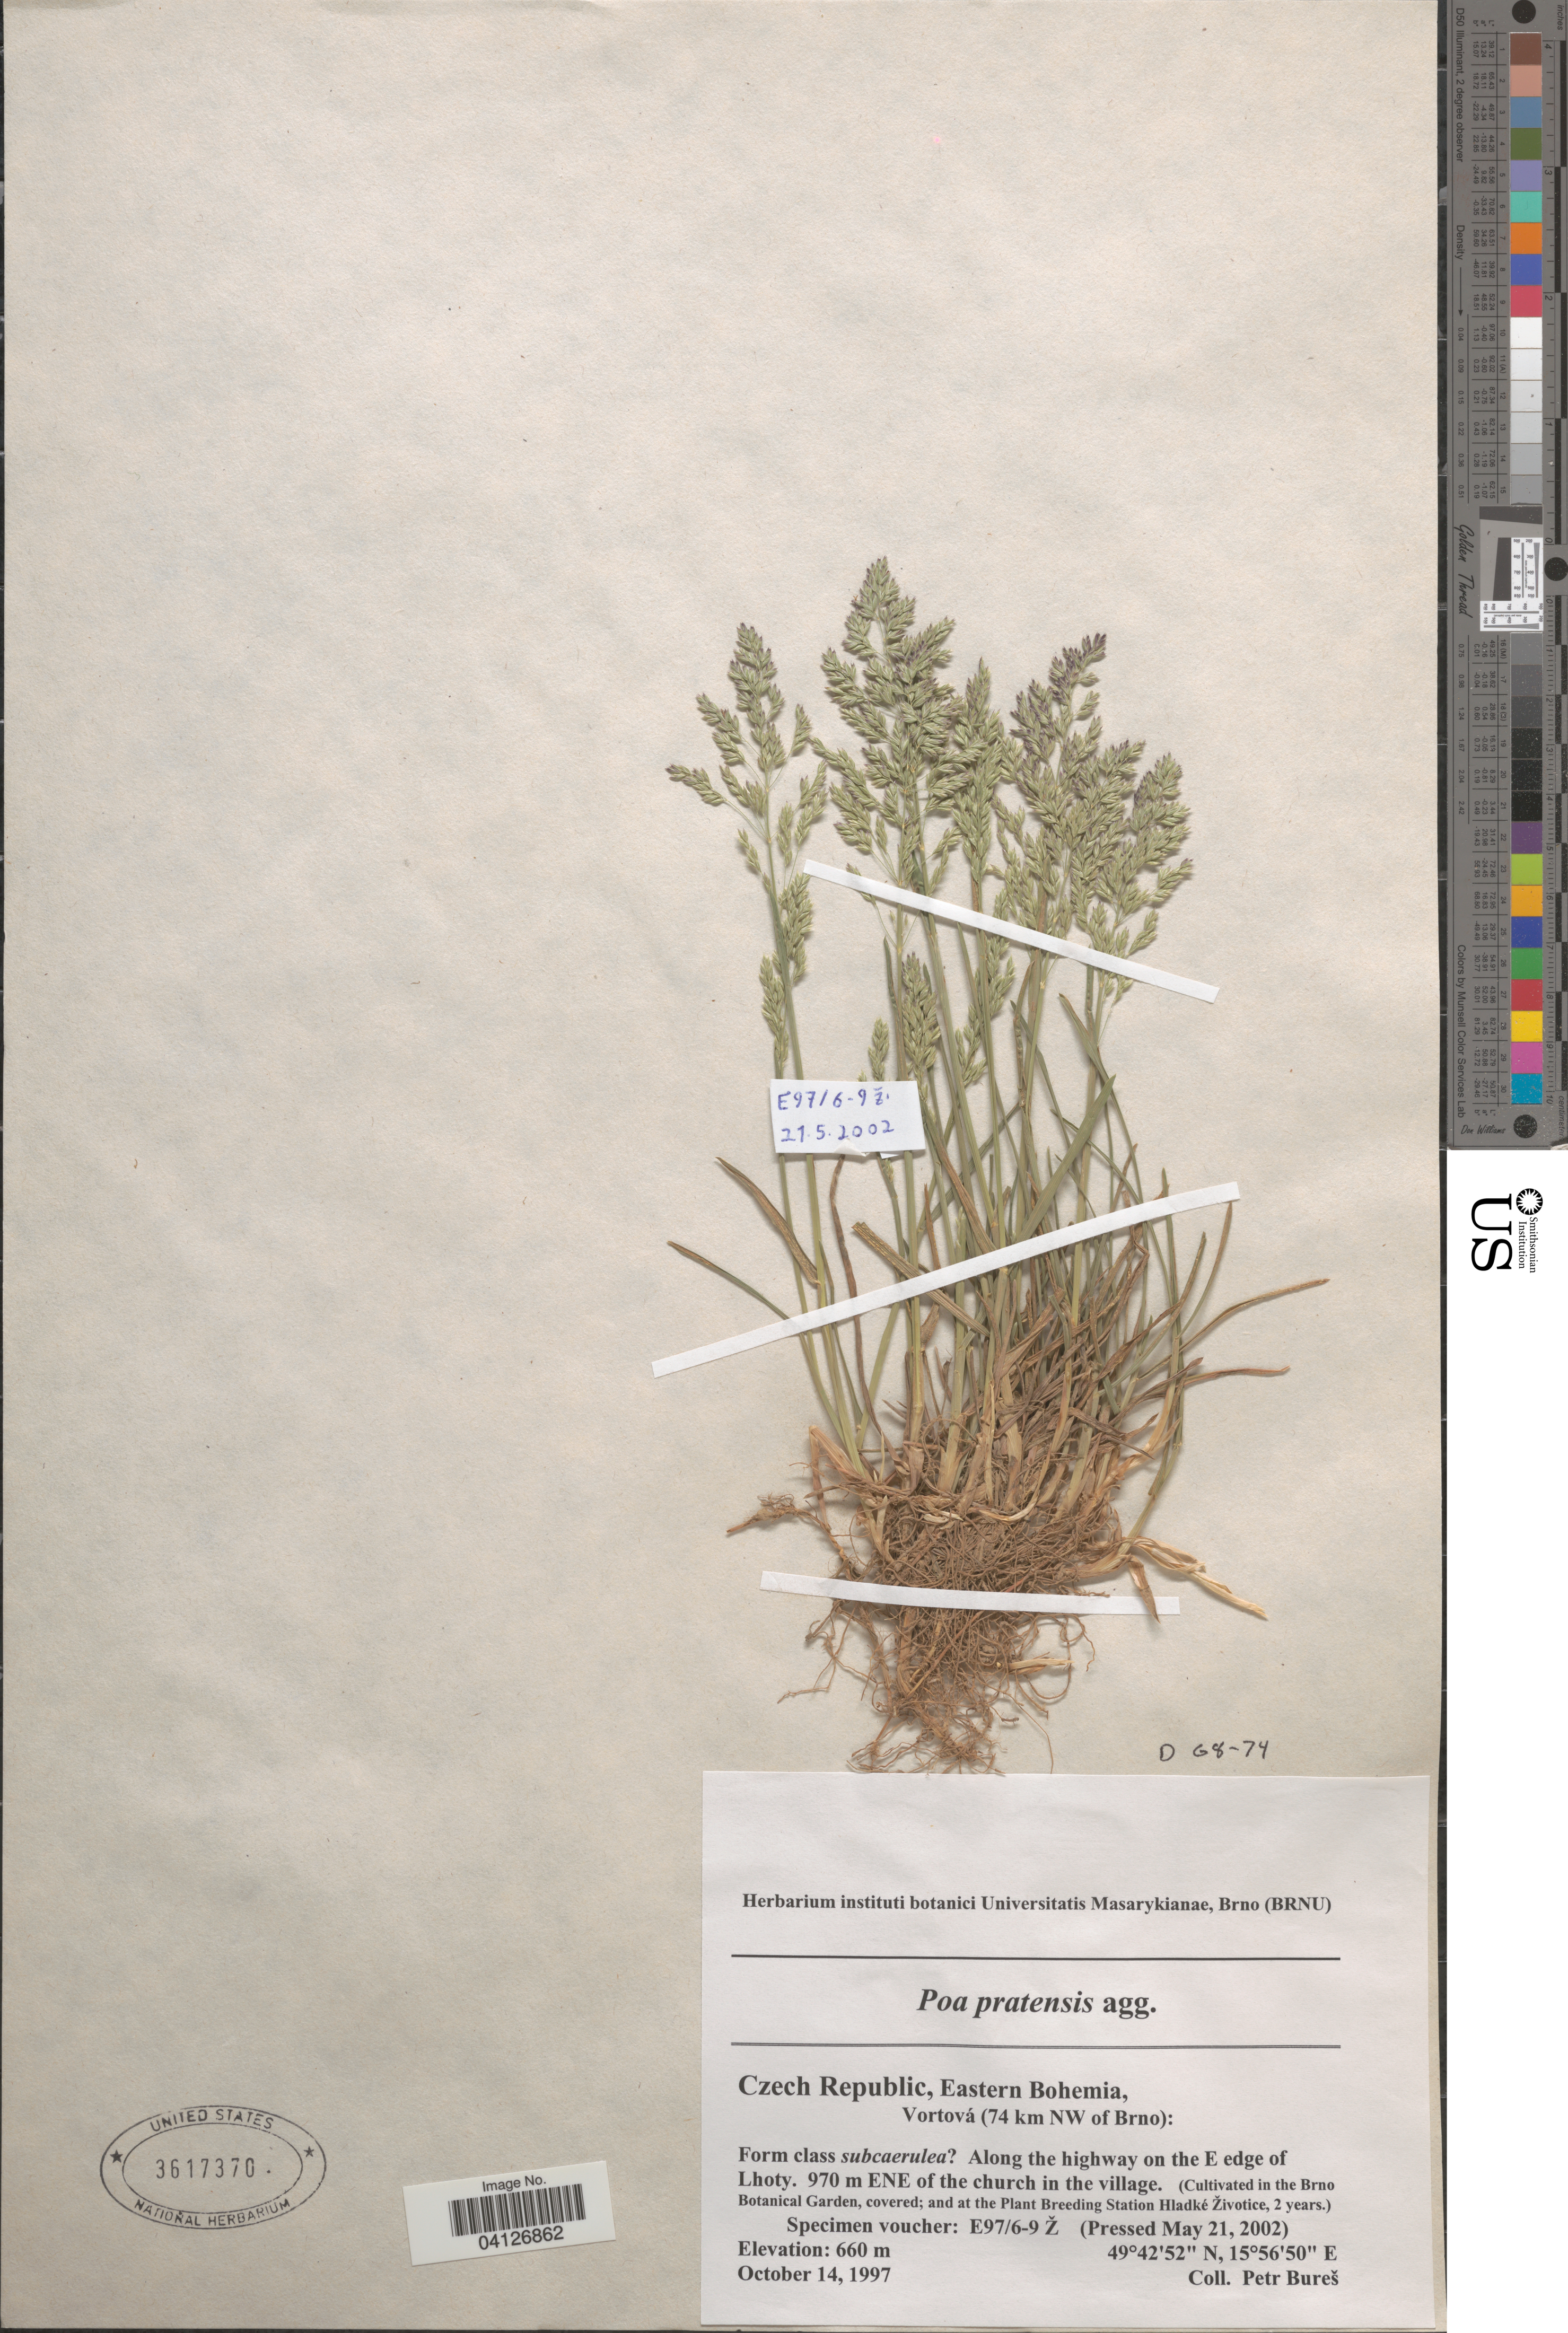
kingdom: Plantae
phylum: Tracheophyta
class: Liliopsida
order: Poales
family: Poaceae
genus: Poa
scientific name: Poa pratensis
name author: L.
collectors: Ex herb. instituti botanici Universitatis Masarykianae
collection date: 2002-05-21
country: Czechia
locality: In the Brno Botanical Garden, covered; and at the Plant Breeding Station Hladké Životice, 2 years.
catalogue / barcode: US 3617370